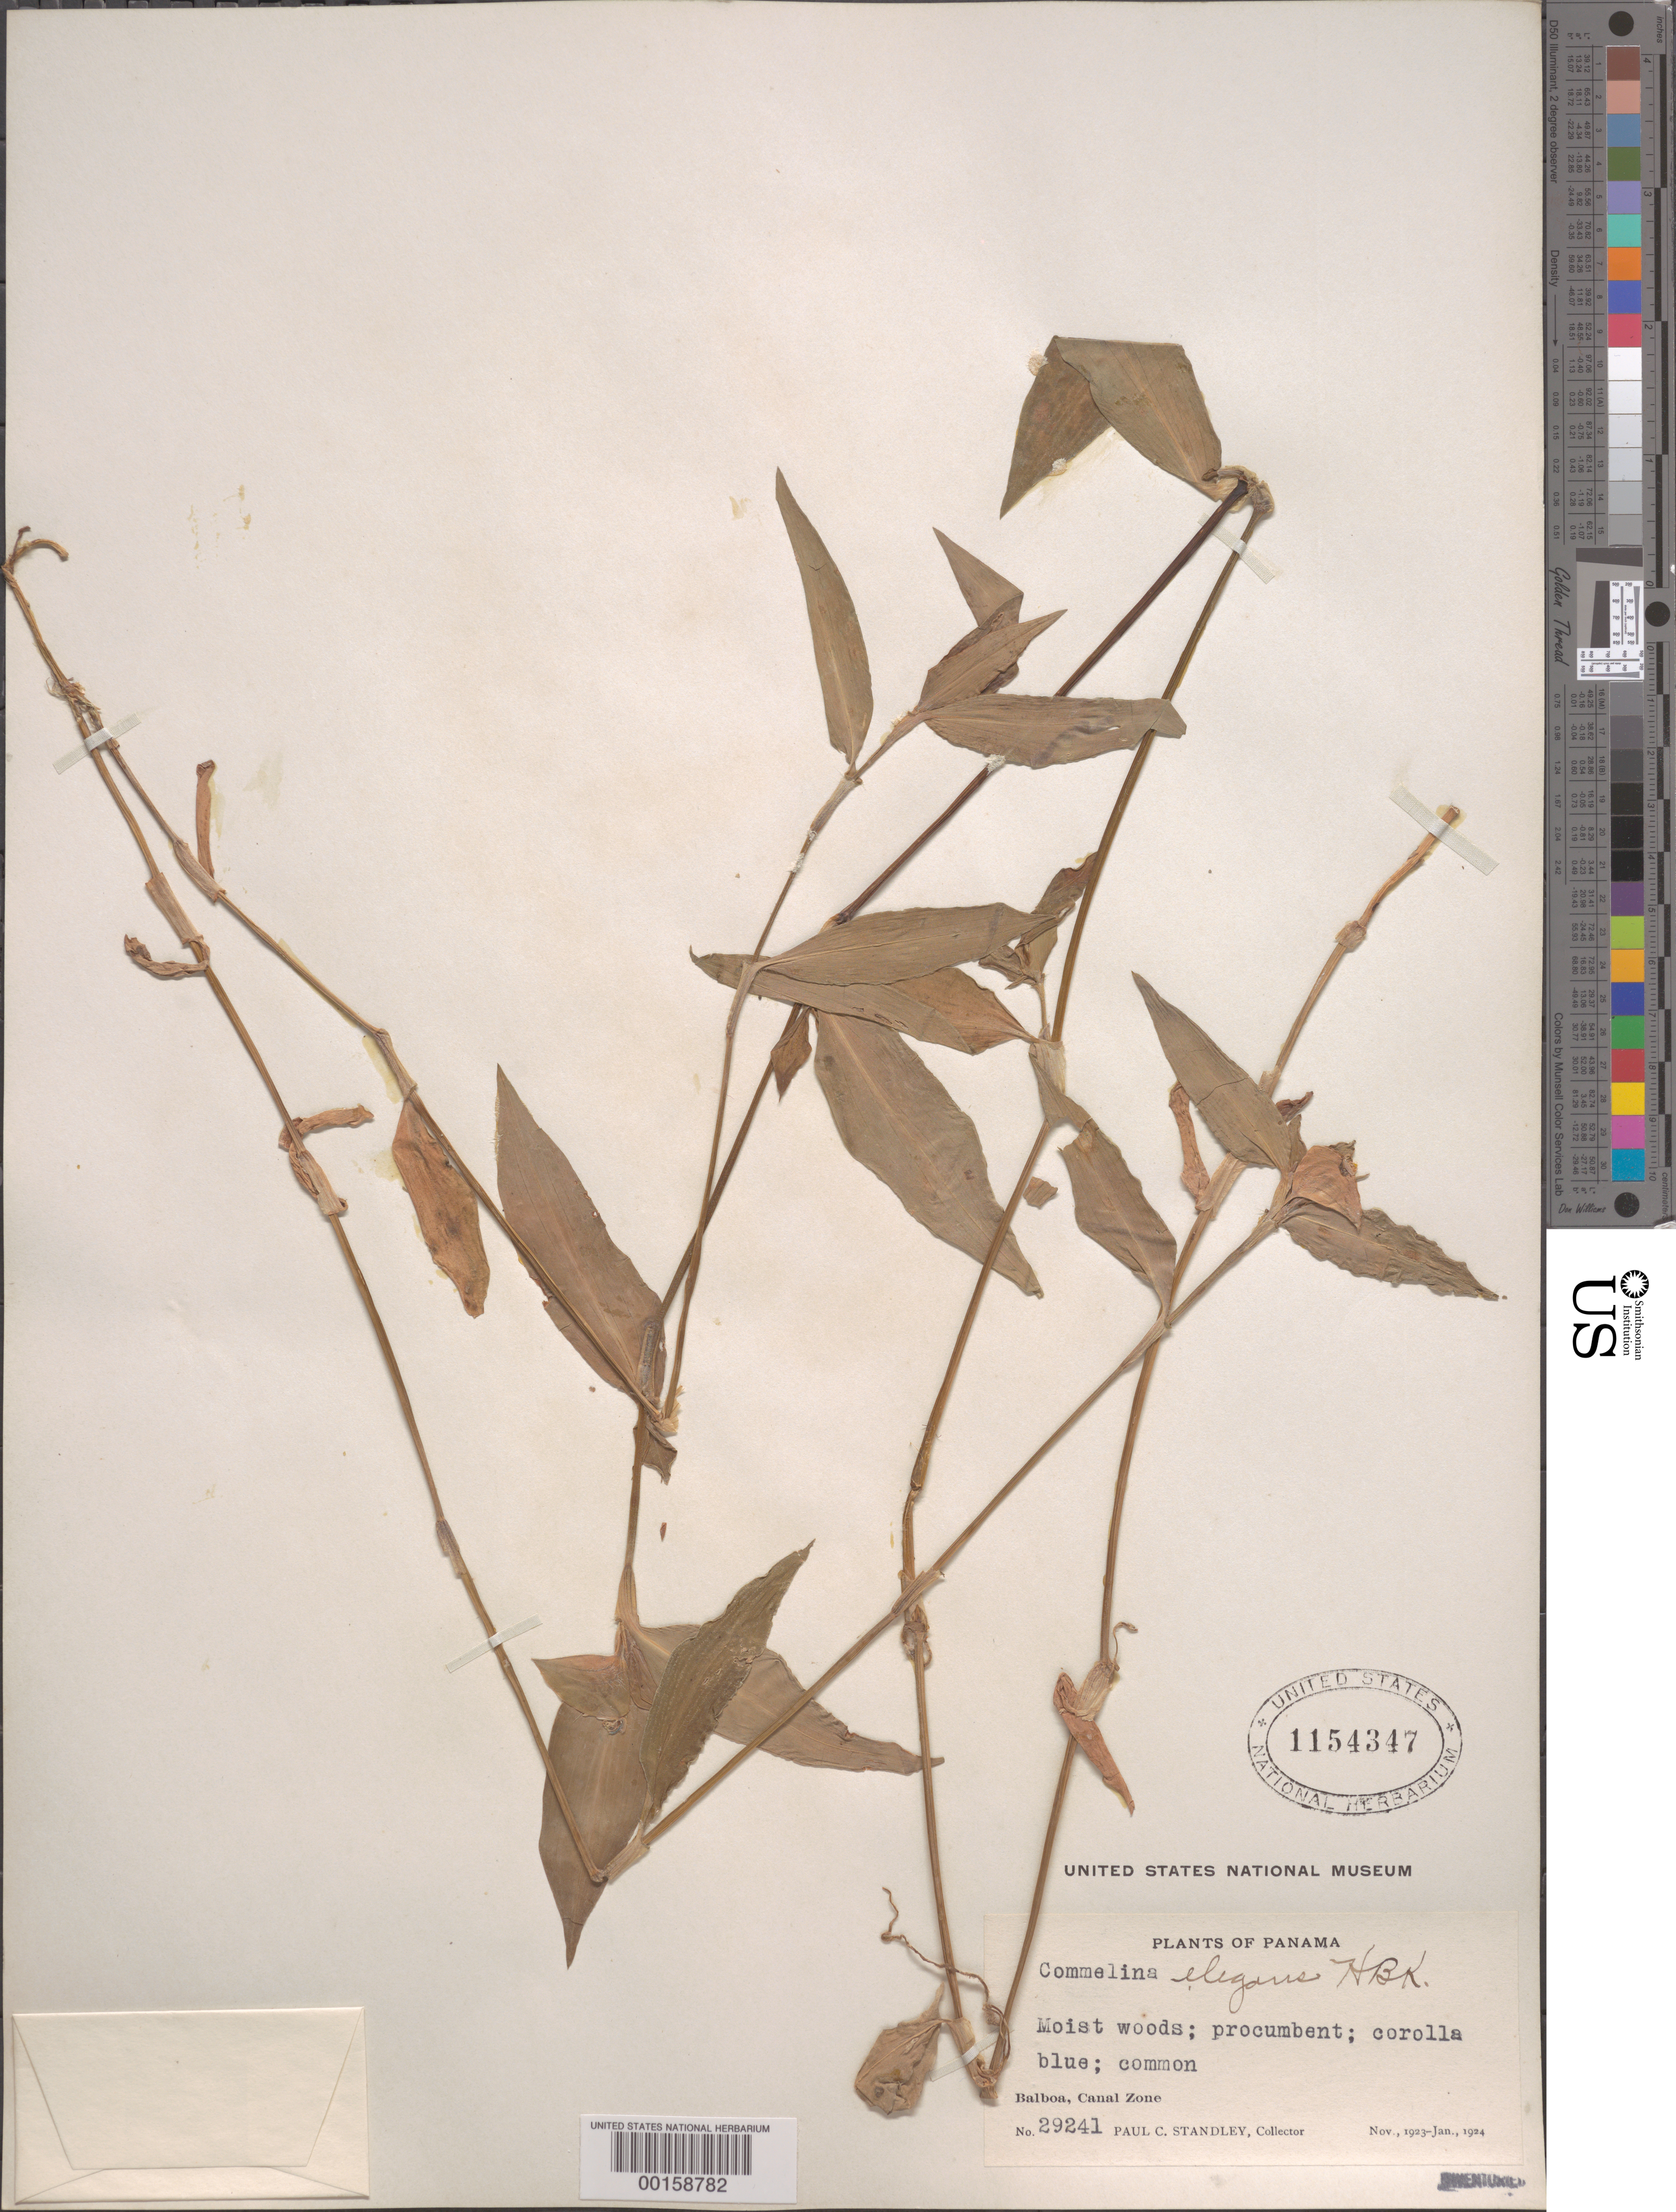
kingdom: Plantae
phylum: Tracheophyta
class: Liliopsida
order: Commelinales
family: Commelinaceae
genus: Commelina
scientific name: Commelina erecta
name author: L.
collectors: P. C. Standley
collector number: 29241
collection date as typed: Nov 1923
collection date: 1923-11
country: Panama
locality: Balboa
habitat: Moist woods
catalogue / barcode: US 1154347